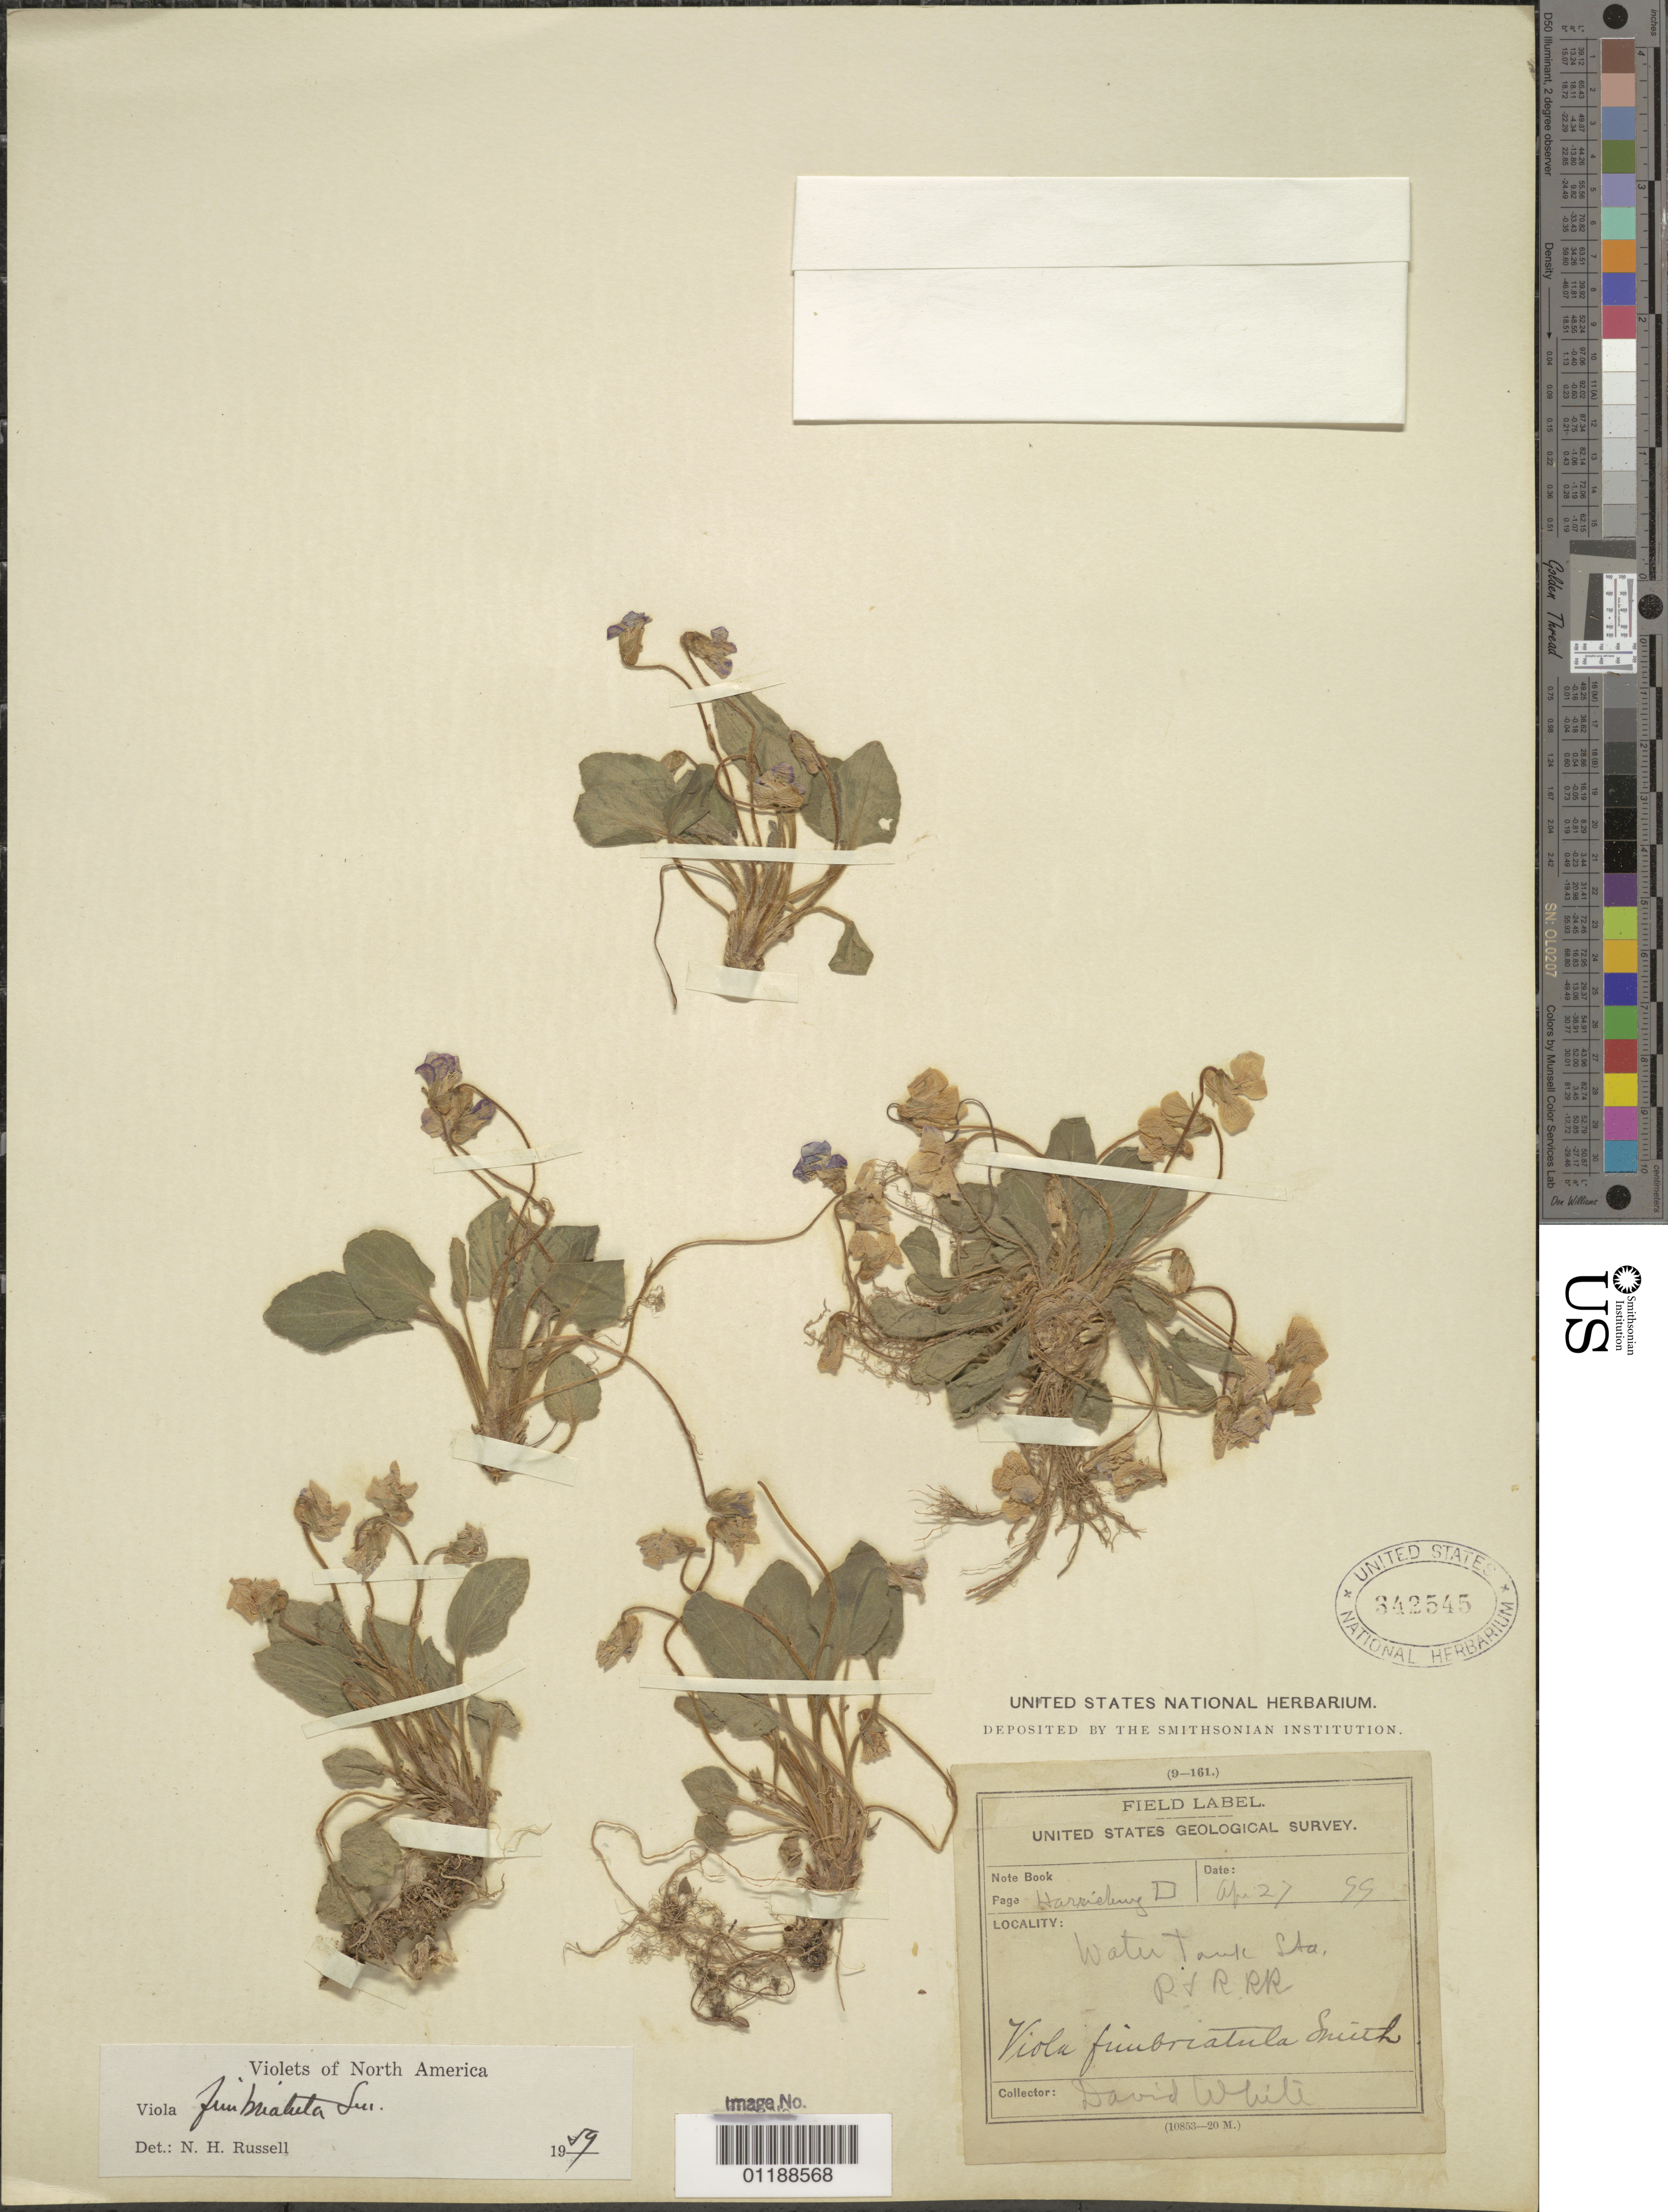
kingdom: Plantae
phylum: Tracheophyta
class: Magnoliopsida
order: Malpighiales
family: Violaceae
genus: Viola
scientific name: Viola fimbriatula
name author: Small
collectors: D. White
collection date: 1899-04-27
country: United States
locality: Water Tank Sta., P+RRR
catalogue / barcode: US 342545